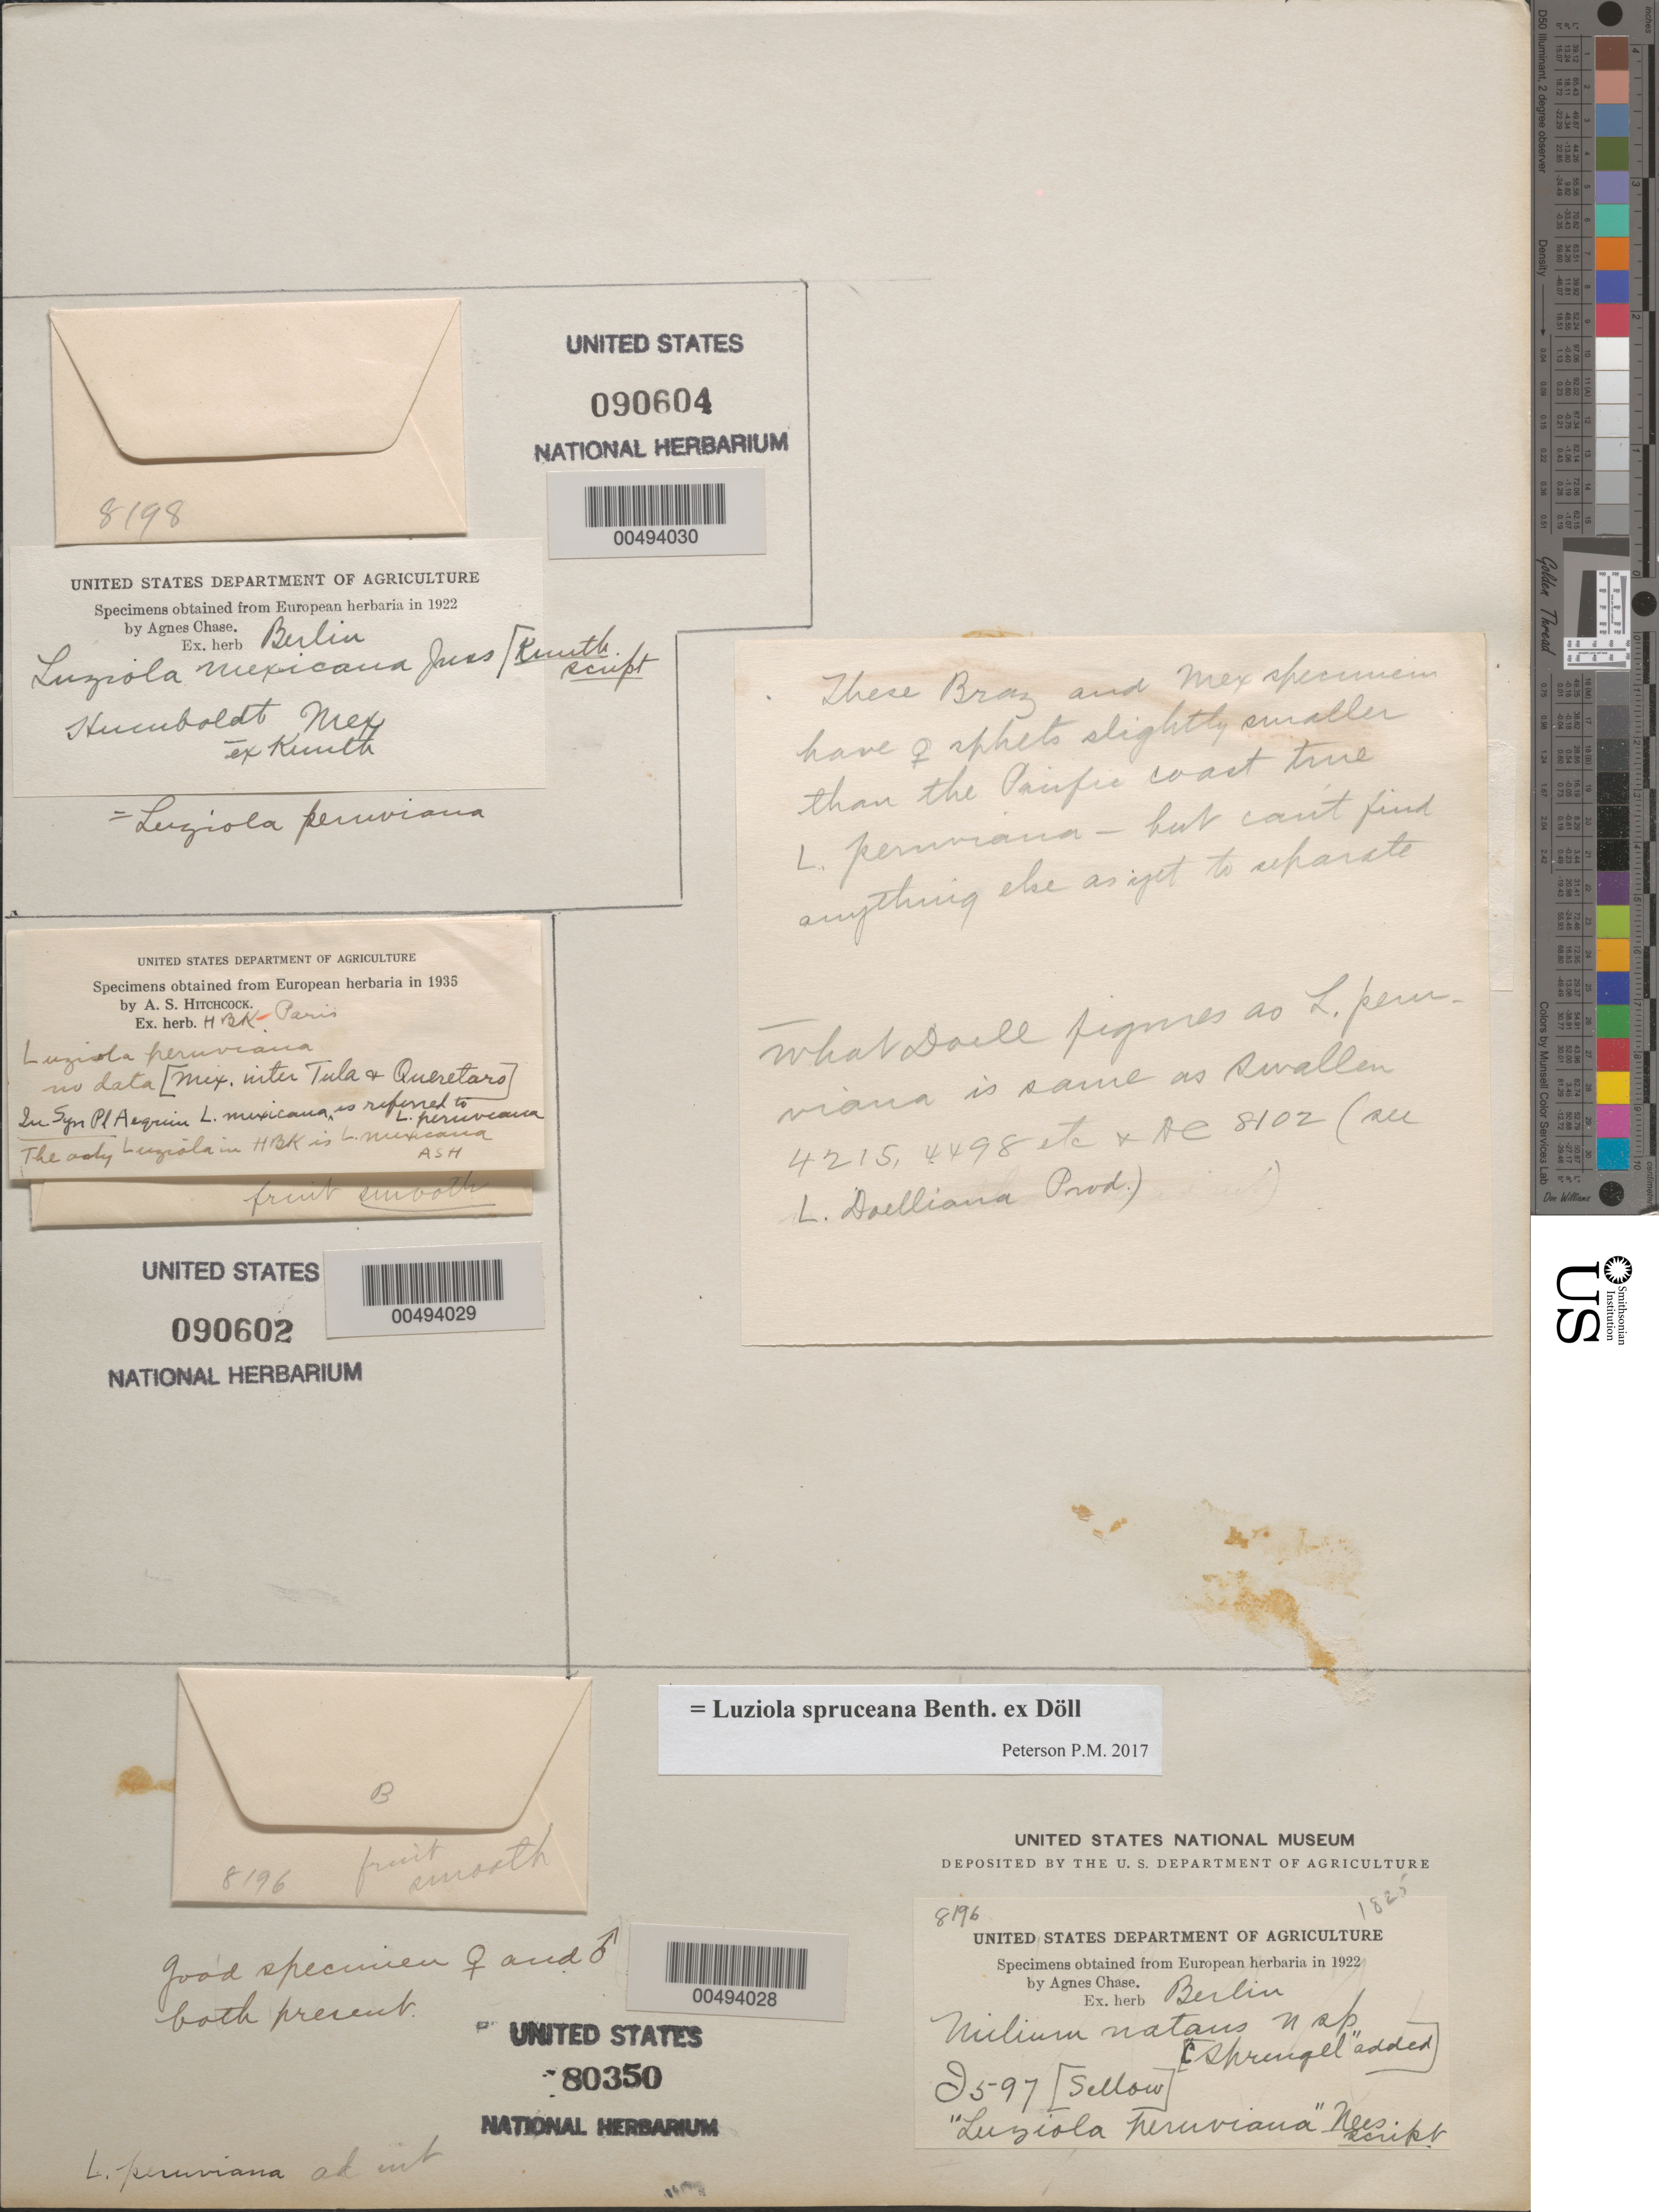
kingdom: Plantae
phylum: Tracheophyta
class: Liliopsida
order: Poales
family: Poaceae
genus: Luziola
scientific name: Luziola spruceana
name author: Benth. ex Döll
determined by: Poaceae Reorganization Project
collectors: F. W. Humboldt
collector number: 8198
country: Mexico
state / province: Durango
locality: San Ramon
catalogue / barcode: US 90604